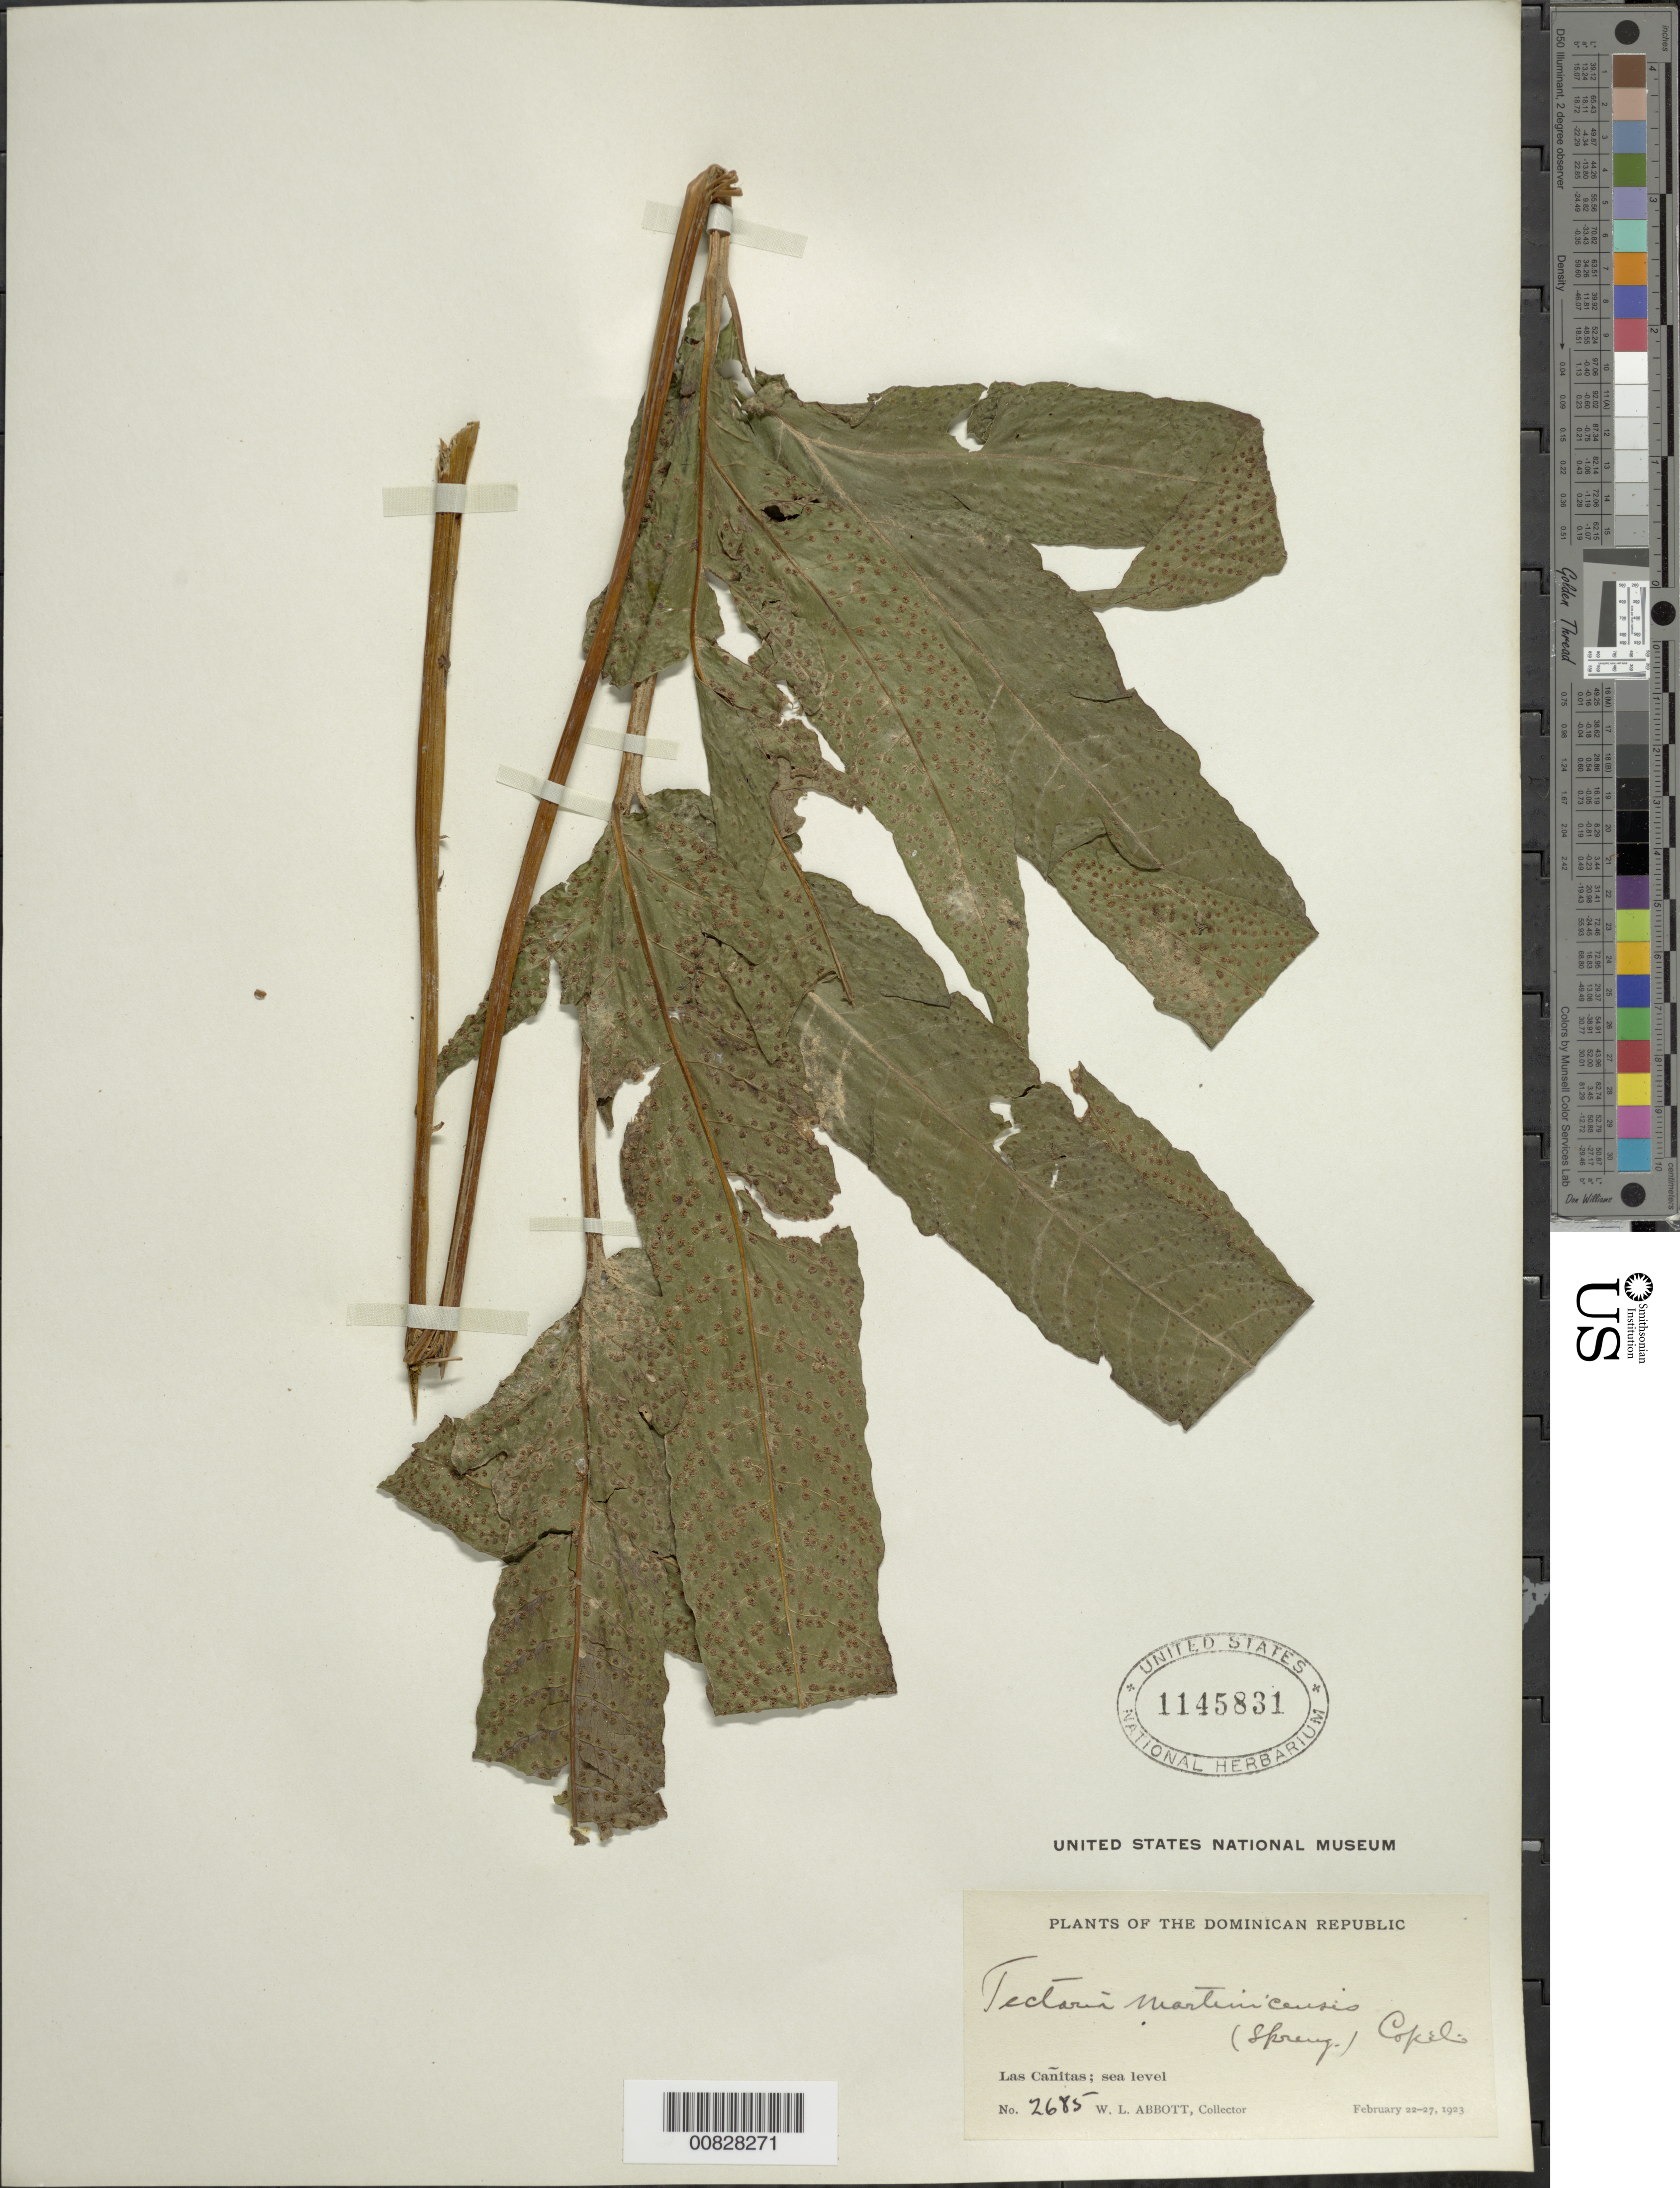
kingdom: Plantae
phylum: Tracheophyta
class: Polypodiopsida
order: Polypodiales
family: Tectariaceae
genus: Tectaria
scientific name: Tectaria incisa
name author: Cav.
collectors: W. L. Abbott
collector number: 2685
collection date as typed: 22 Feb 1923 to 27 Feb 1923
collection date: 1923-02-22/1923-02-27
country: Dominican Republic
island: Hispaniola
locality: Las Cañitas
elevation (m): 0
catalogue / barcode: US 1145831